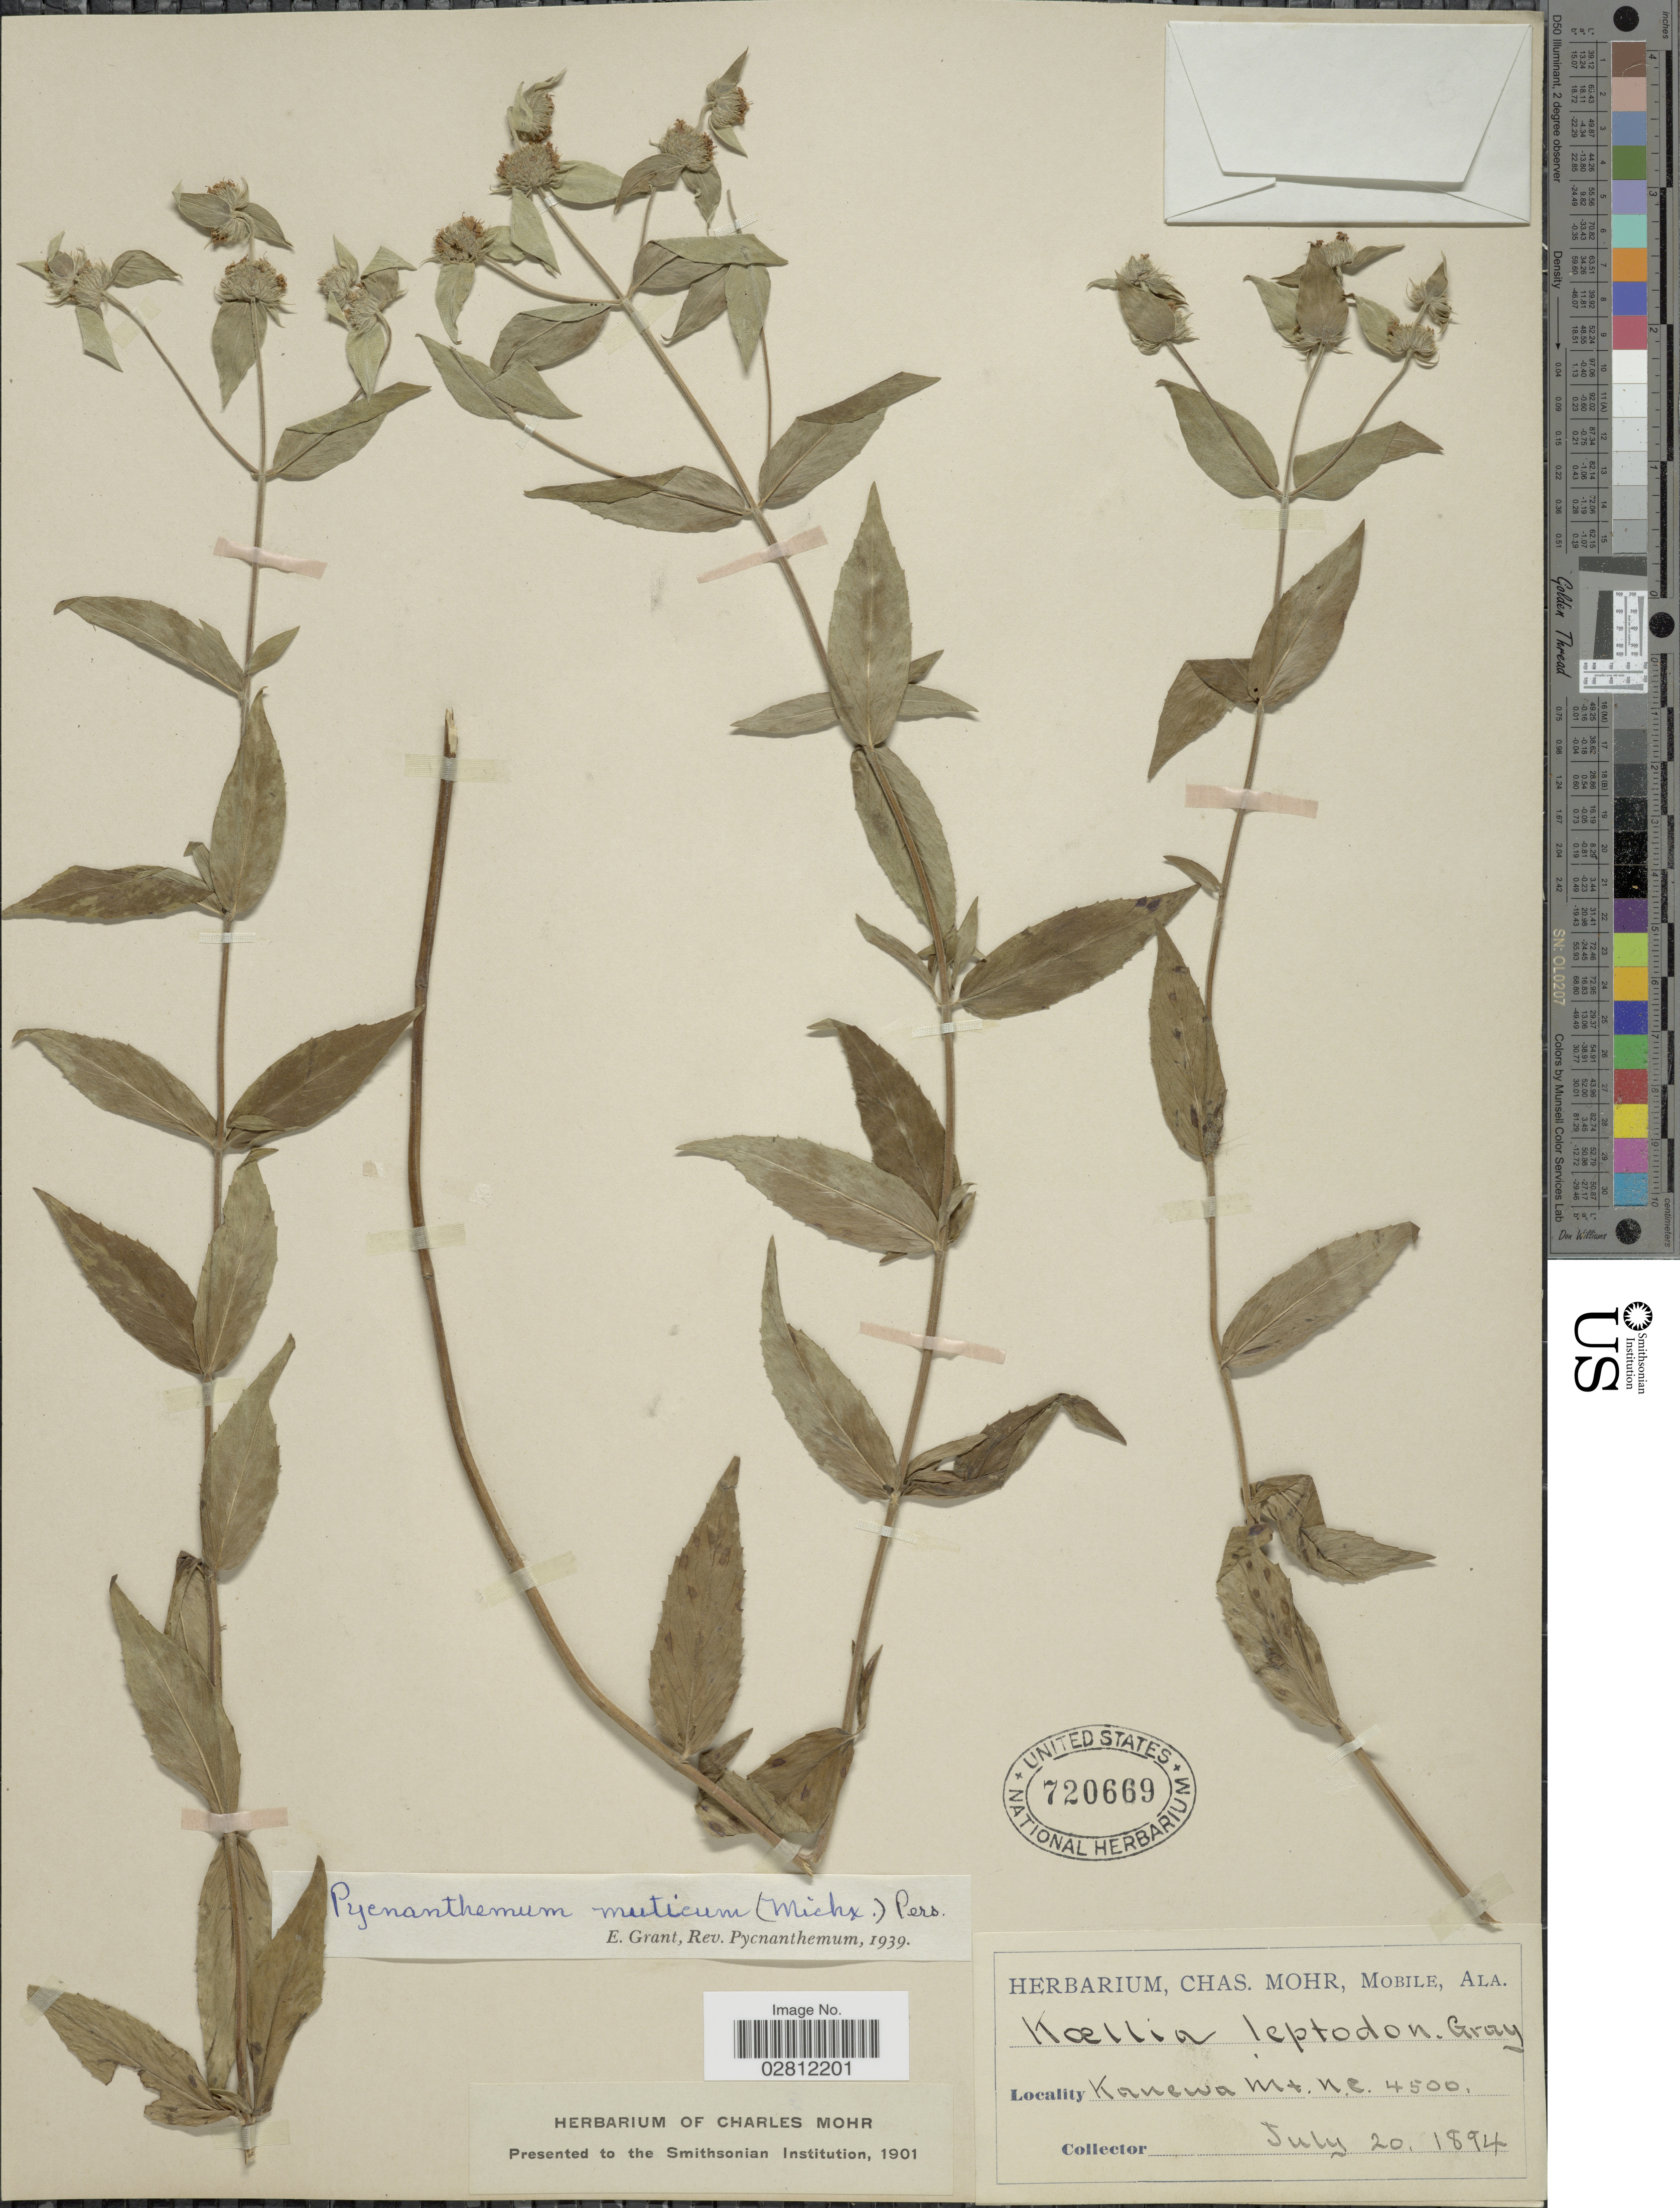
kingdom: Plantae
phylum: Tracheophyta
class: Magnoliopsida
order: Lamiales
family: Lamiaceae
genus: Pycnanthemum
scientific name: Pycnanthemum muticum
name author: (Michx.) Pers.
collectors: ex herb. Charles Mohr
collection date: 1894-07-20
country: United States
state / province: North Carolina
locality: Kanewa Mt.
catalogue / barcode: US 720669